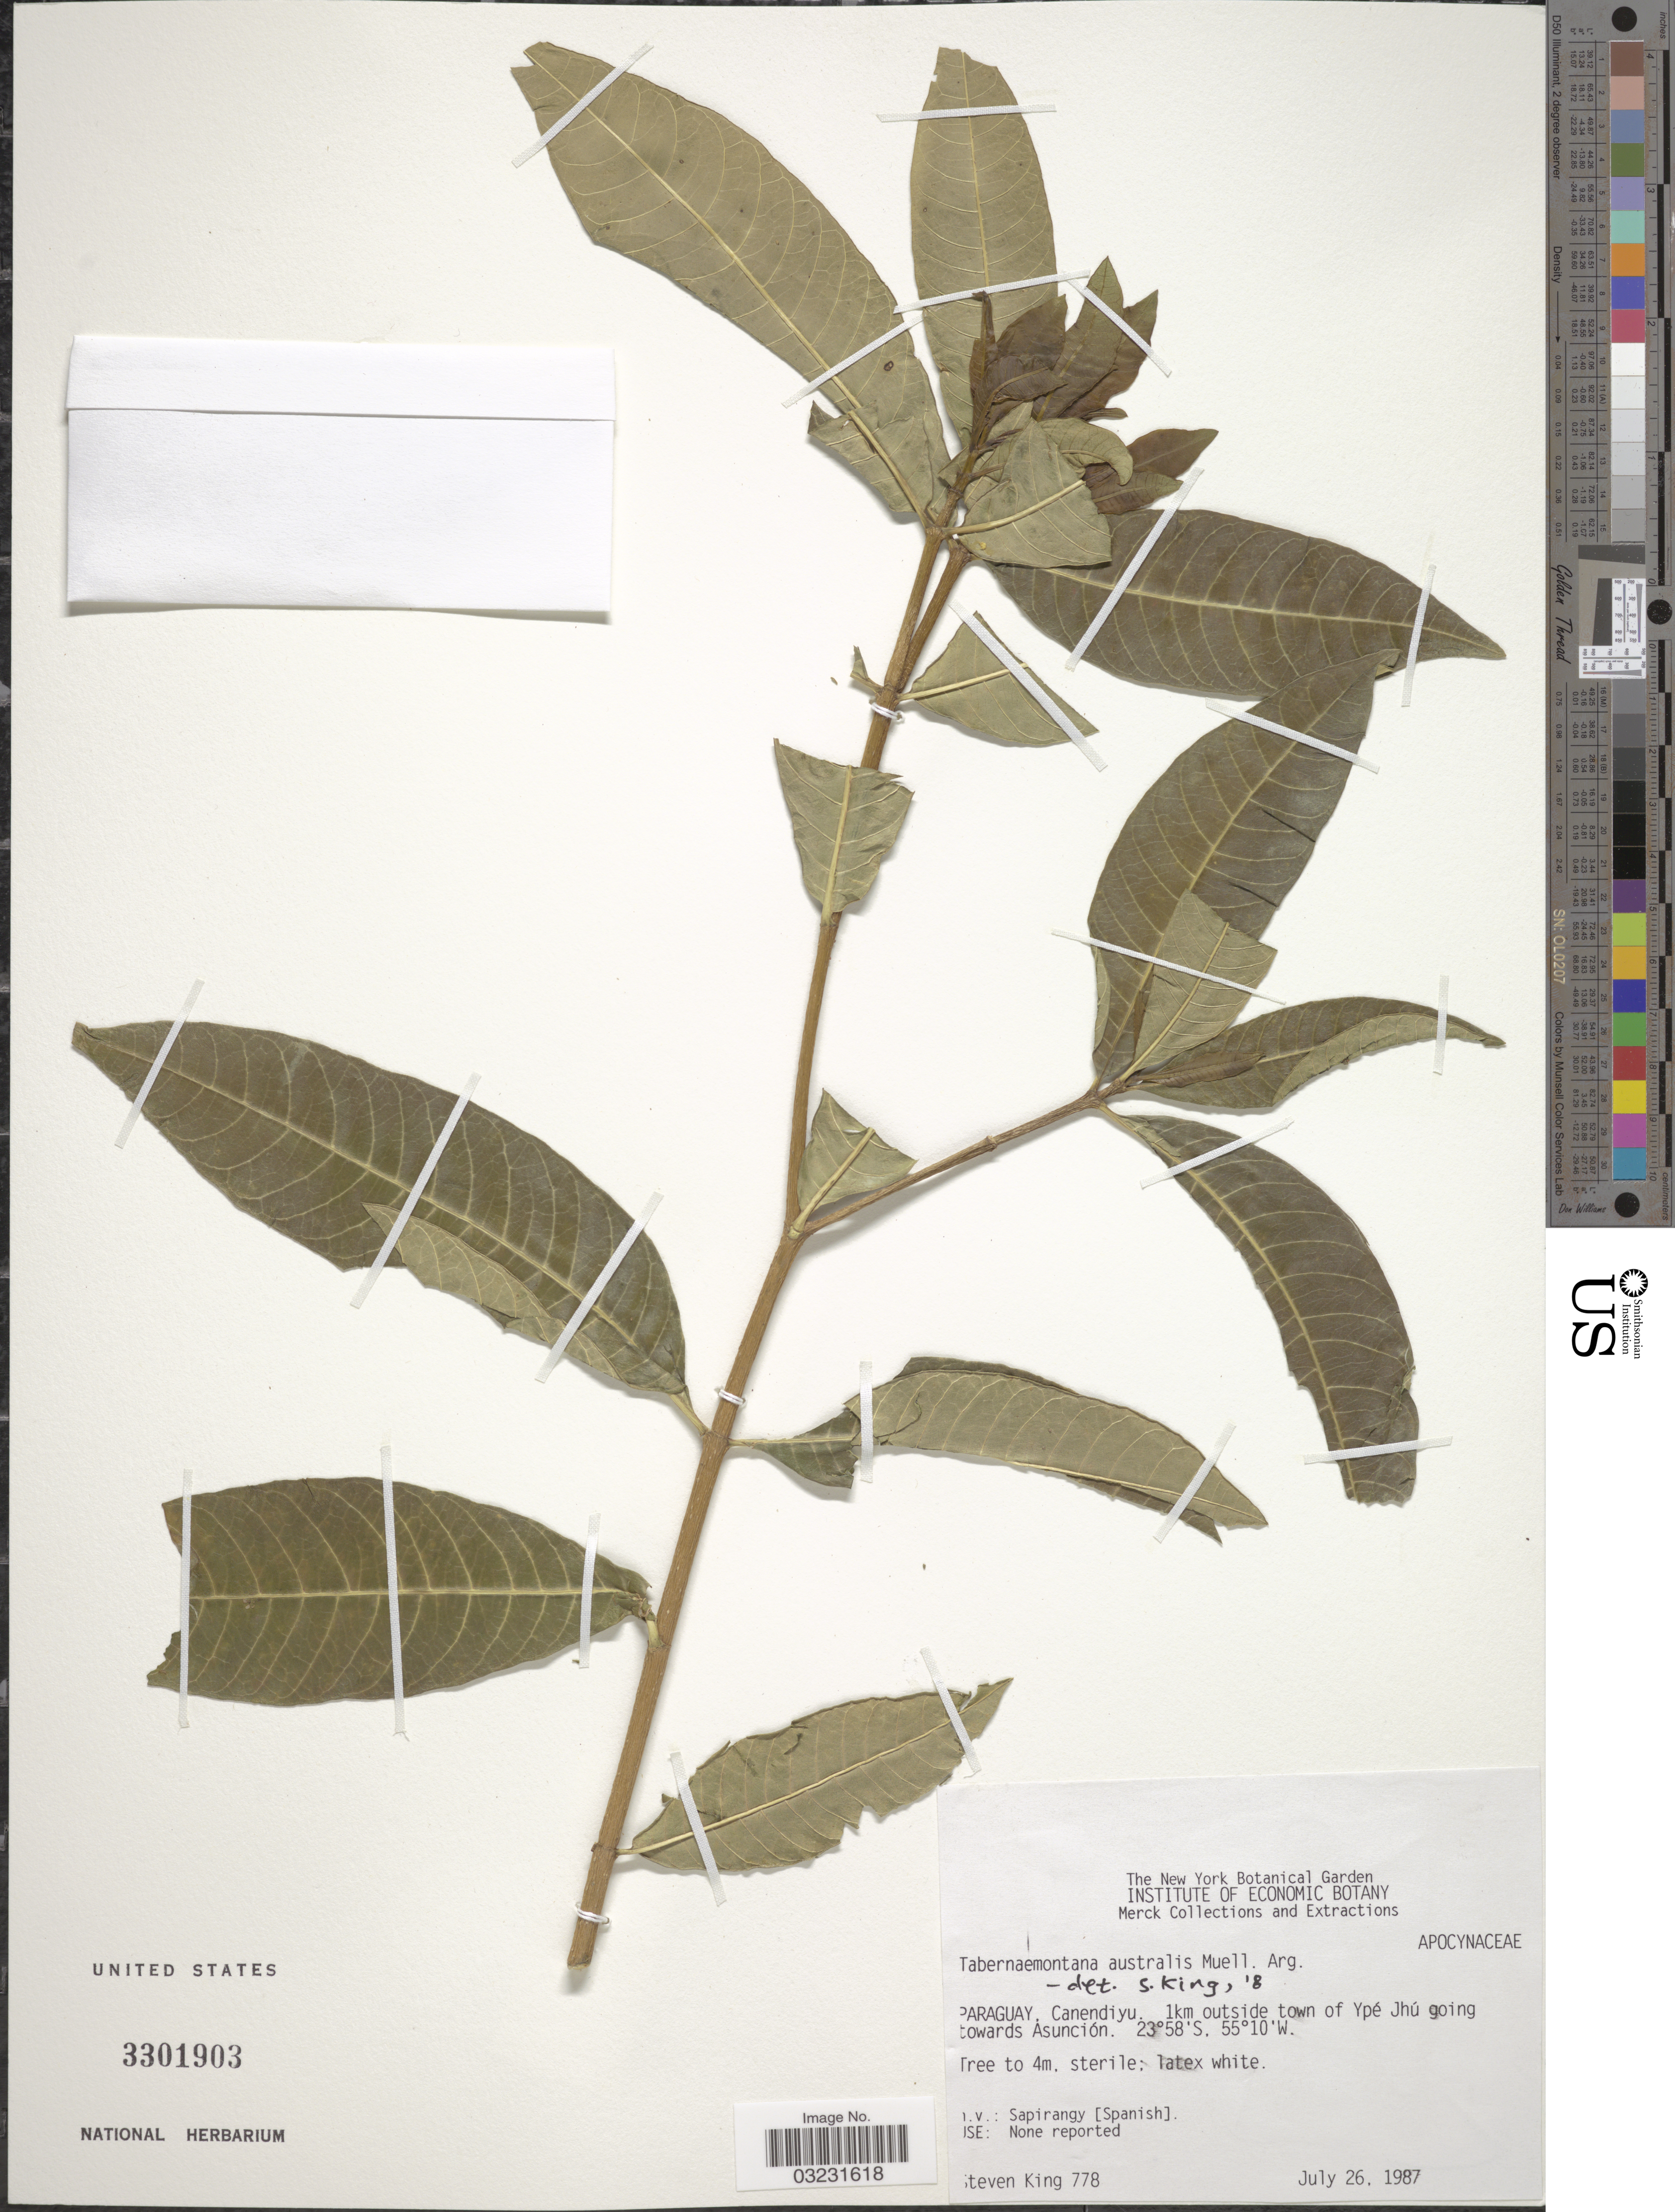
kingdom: Plantae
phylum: Tracheophyta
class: Magnoliopsida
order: Gentianales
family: Apocynaceae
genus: Tabernaemontana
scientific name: Tabernaemontana catharinensis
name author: A. DC.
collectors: S. R. King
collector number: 778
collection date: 1987-07-26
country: Paraguay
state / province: Asuncion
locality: Canendiyu. 1km outside town of Ypé Jhú going towards Asunción.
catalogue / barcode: US 3301903